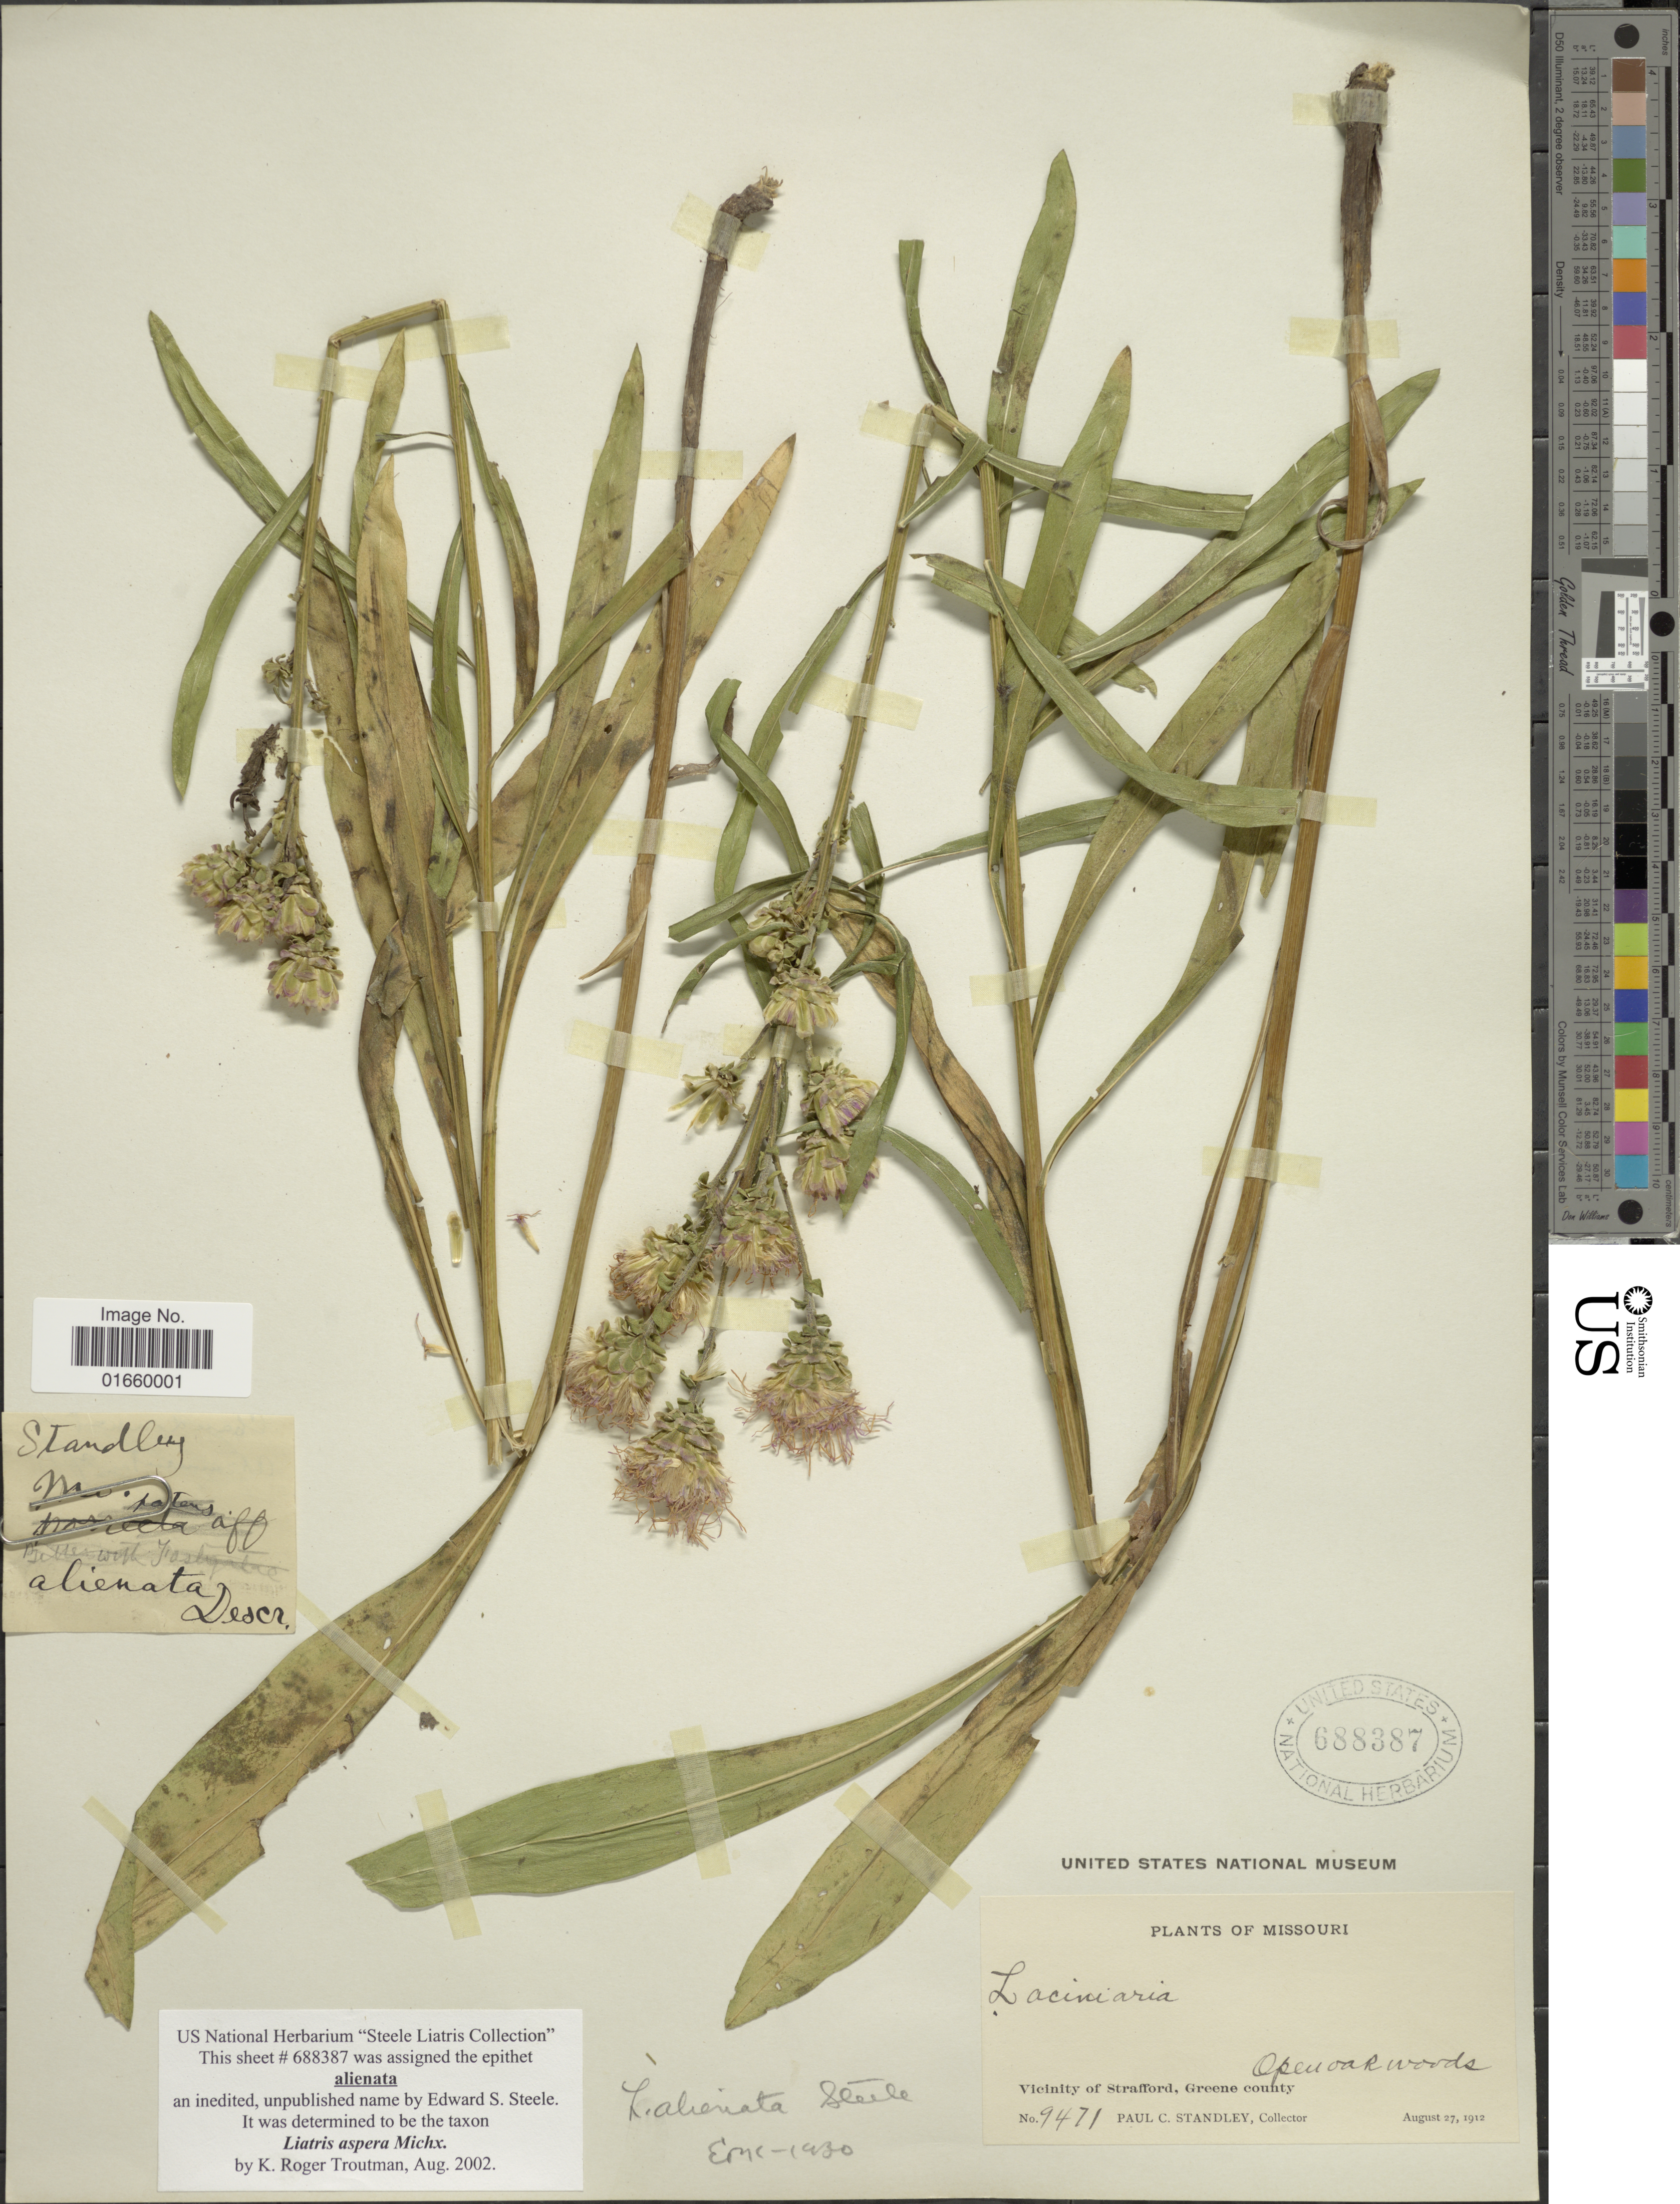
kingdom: Plantae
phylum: Tracheophyta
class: Magnoliopsida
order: Asterales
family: Asteraceae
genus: Liatris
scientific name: Liatris aspera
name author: Michx.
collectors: P. C. Standley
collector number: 9471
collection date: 1912-08-27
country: United States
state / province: Missouri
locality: Vicinity of Strafford, Greene county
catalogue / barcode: US 688387